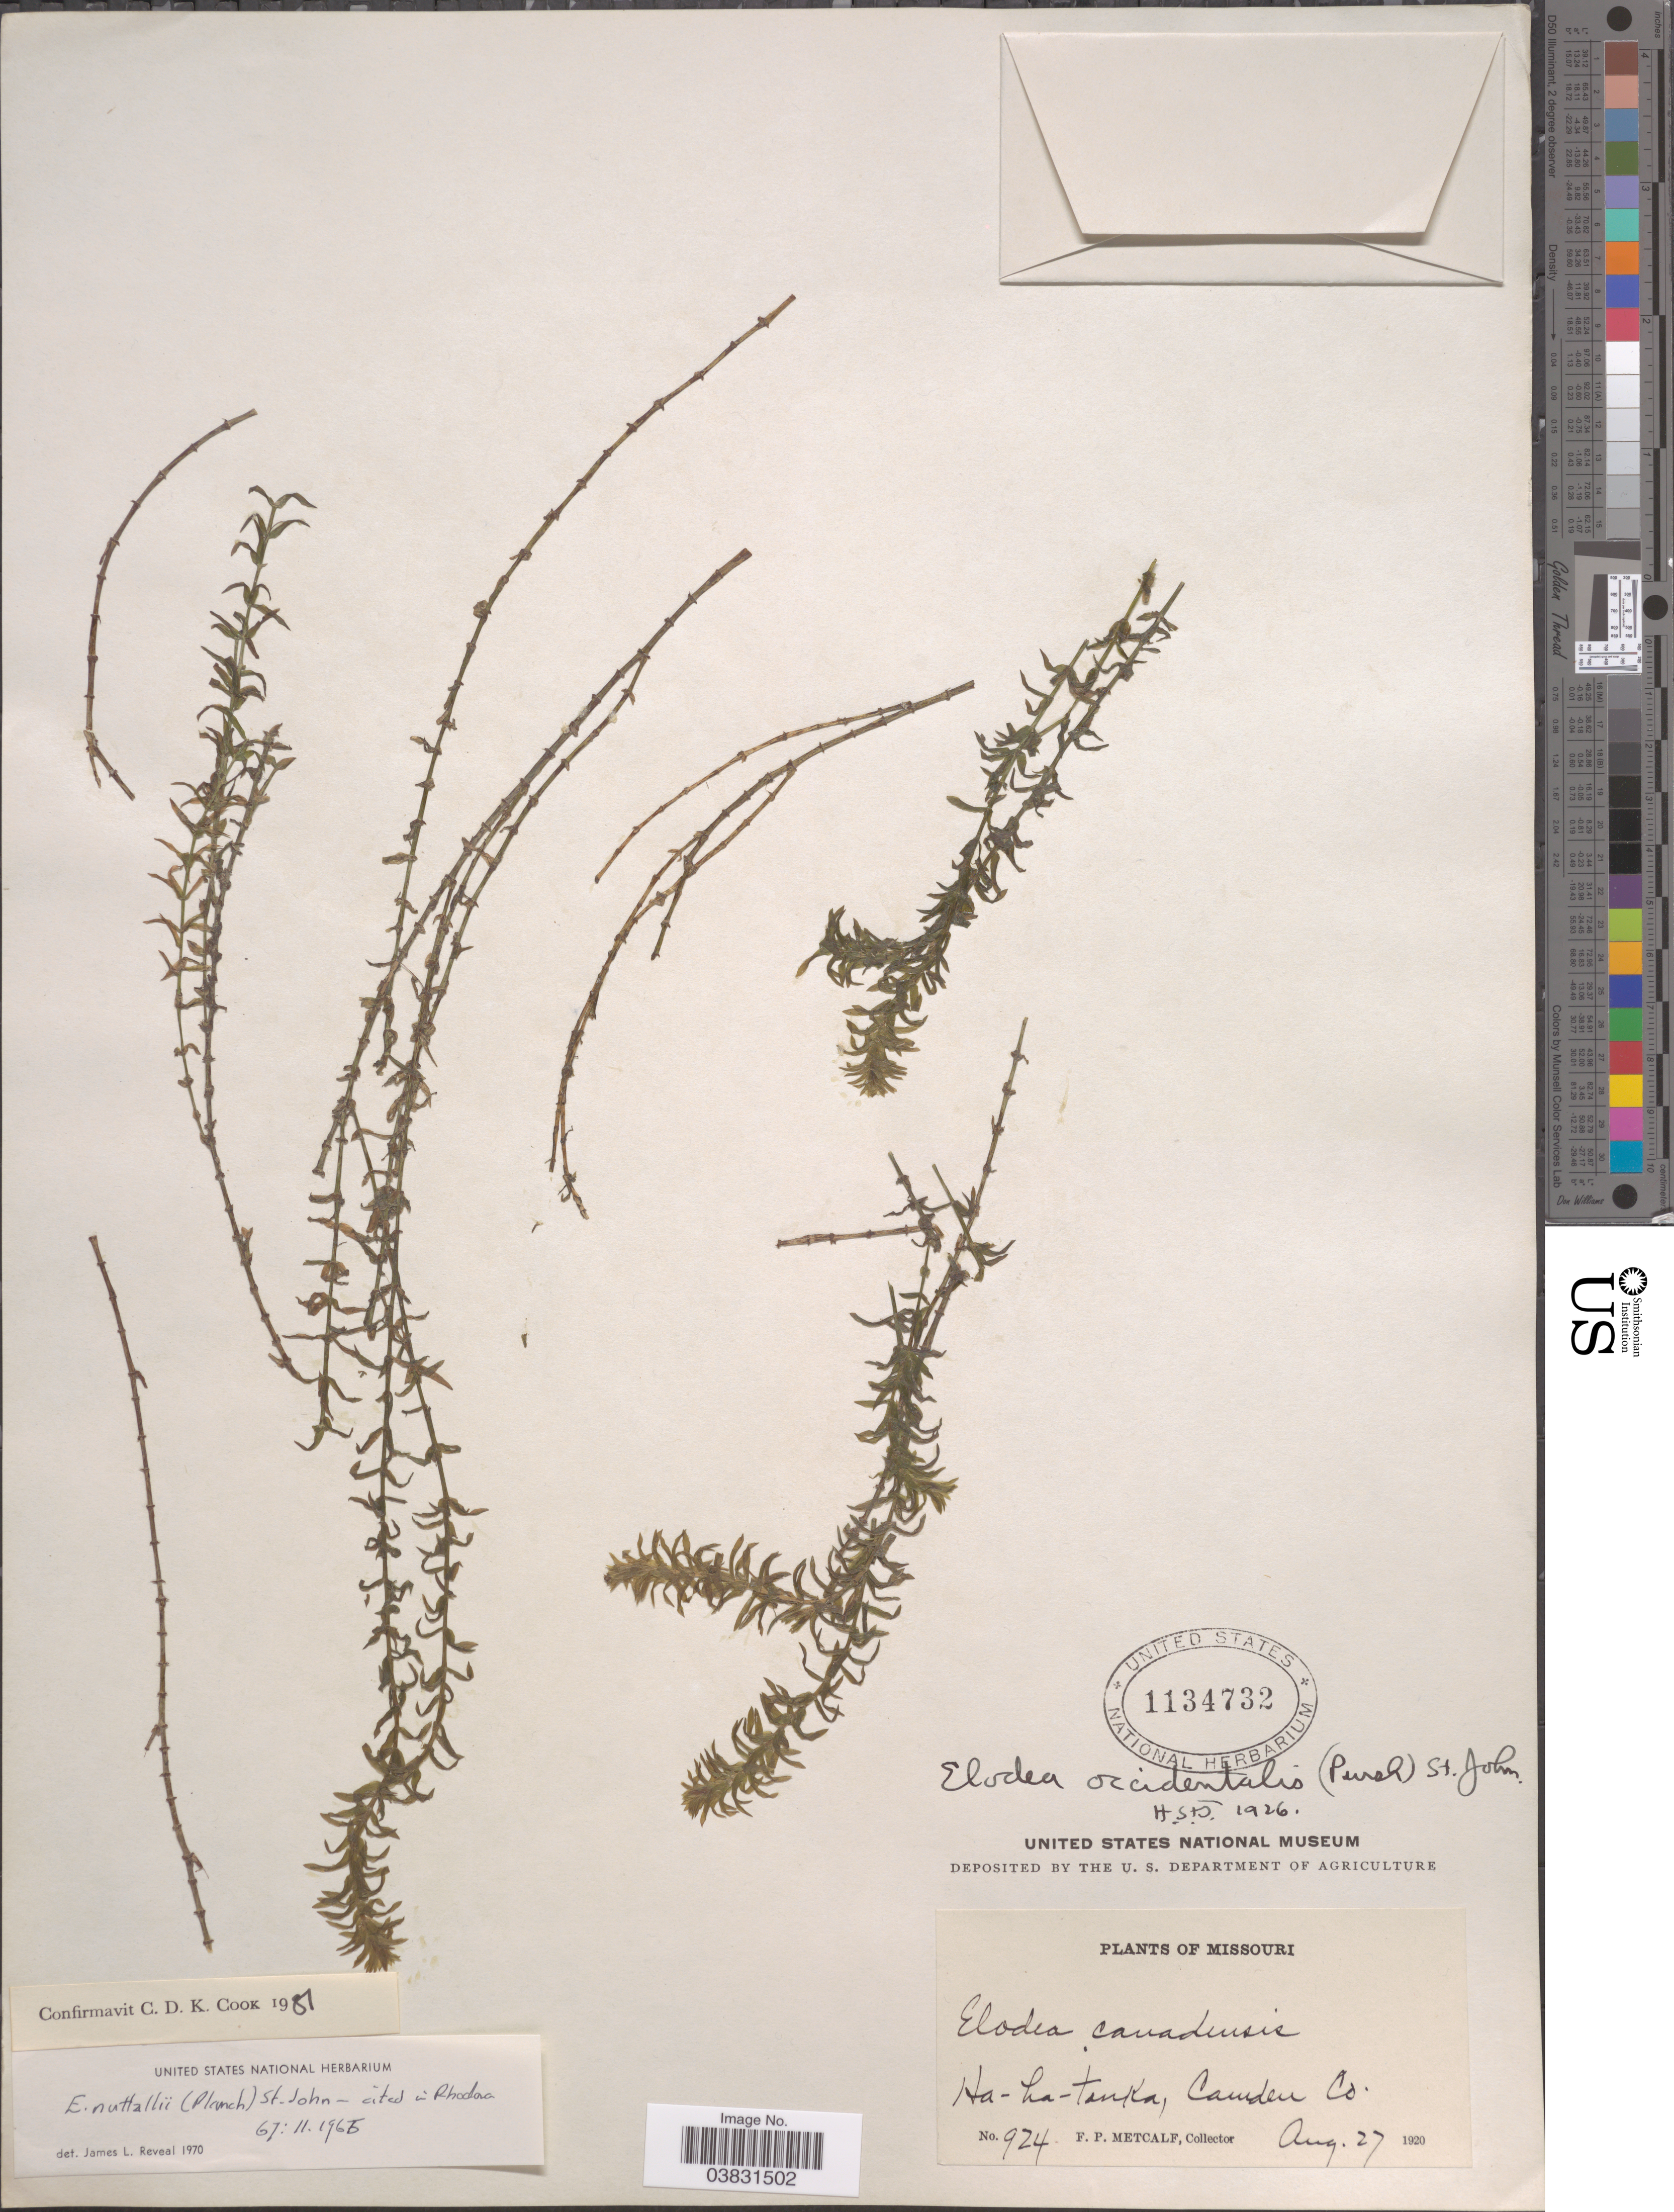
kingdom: Plantae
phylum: Tracheophyta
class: Liliopsida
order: Alismatales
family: Hydrocharitaceae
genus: Elodea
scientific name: Elodea nuttallii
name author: (Planch.) H. St. John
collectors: F. Metcalf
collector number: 924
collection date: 1920-08-27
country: United States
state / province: Missouri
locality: Ha-ha-tanka, Caden Co.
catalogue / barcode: US 1134732